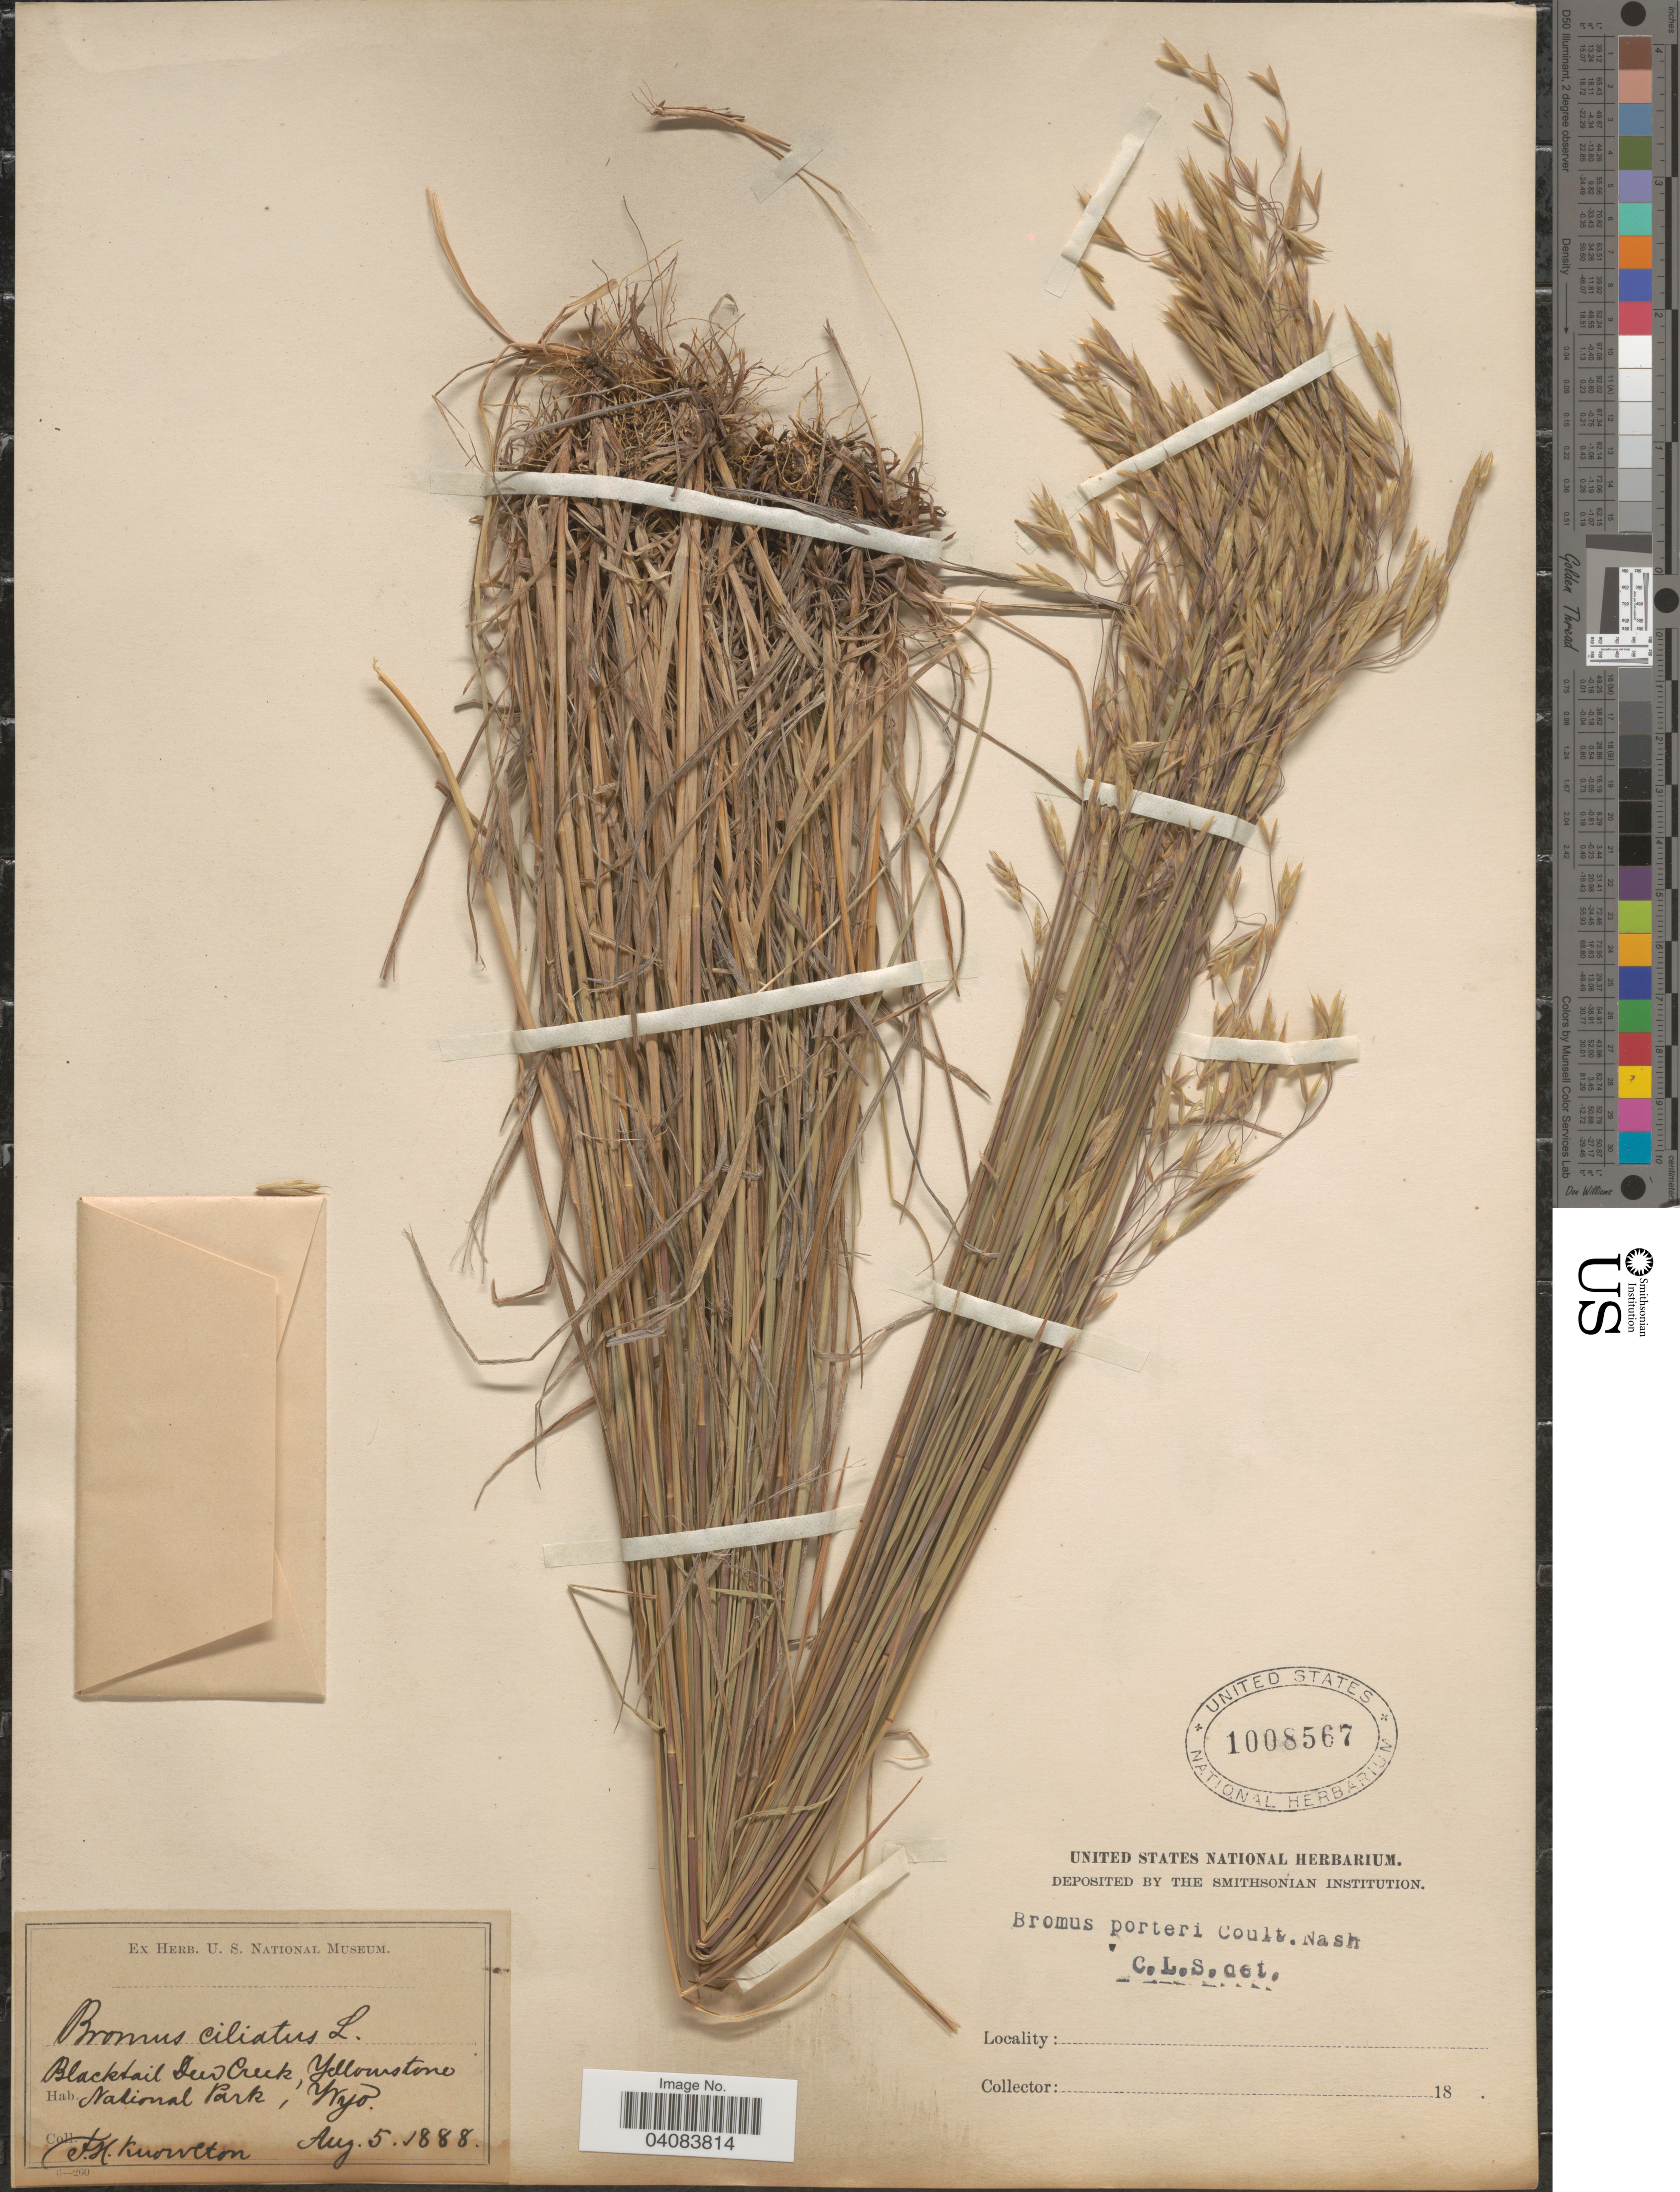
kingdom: Plantae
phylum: Tracheophyta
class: Liliopsida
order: Poales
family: Poaceae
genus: Bromus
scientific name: Bromus porteri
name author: (J.M. Coult.) Nash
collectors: F. H. Knowlton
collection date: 1888-08-05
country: United States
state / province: Wyoming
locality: Blacktail Deer Creek, Yellowstone National Park.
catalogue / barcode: US 1008567